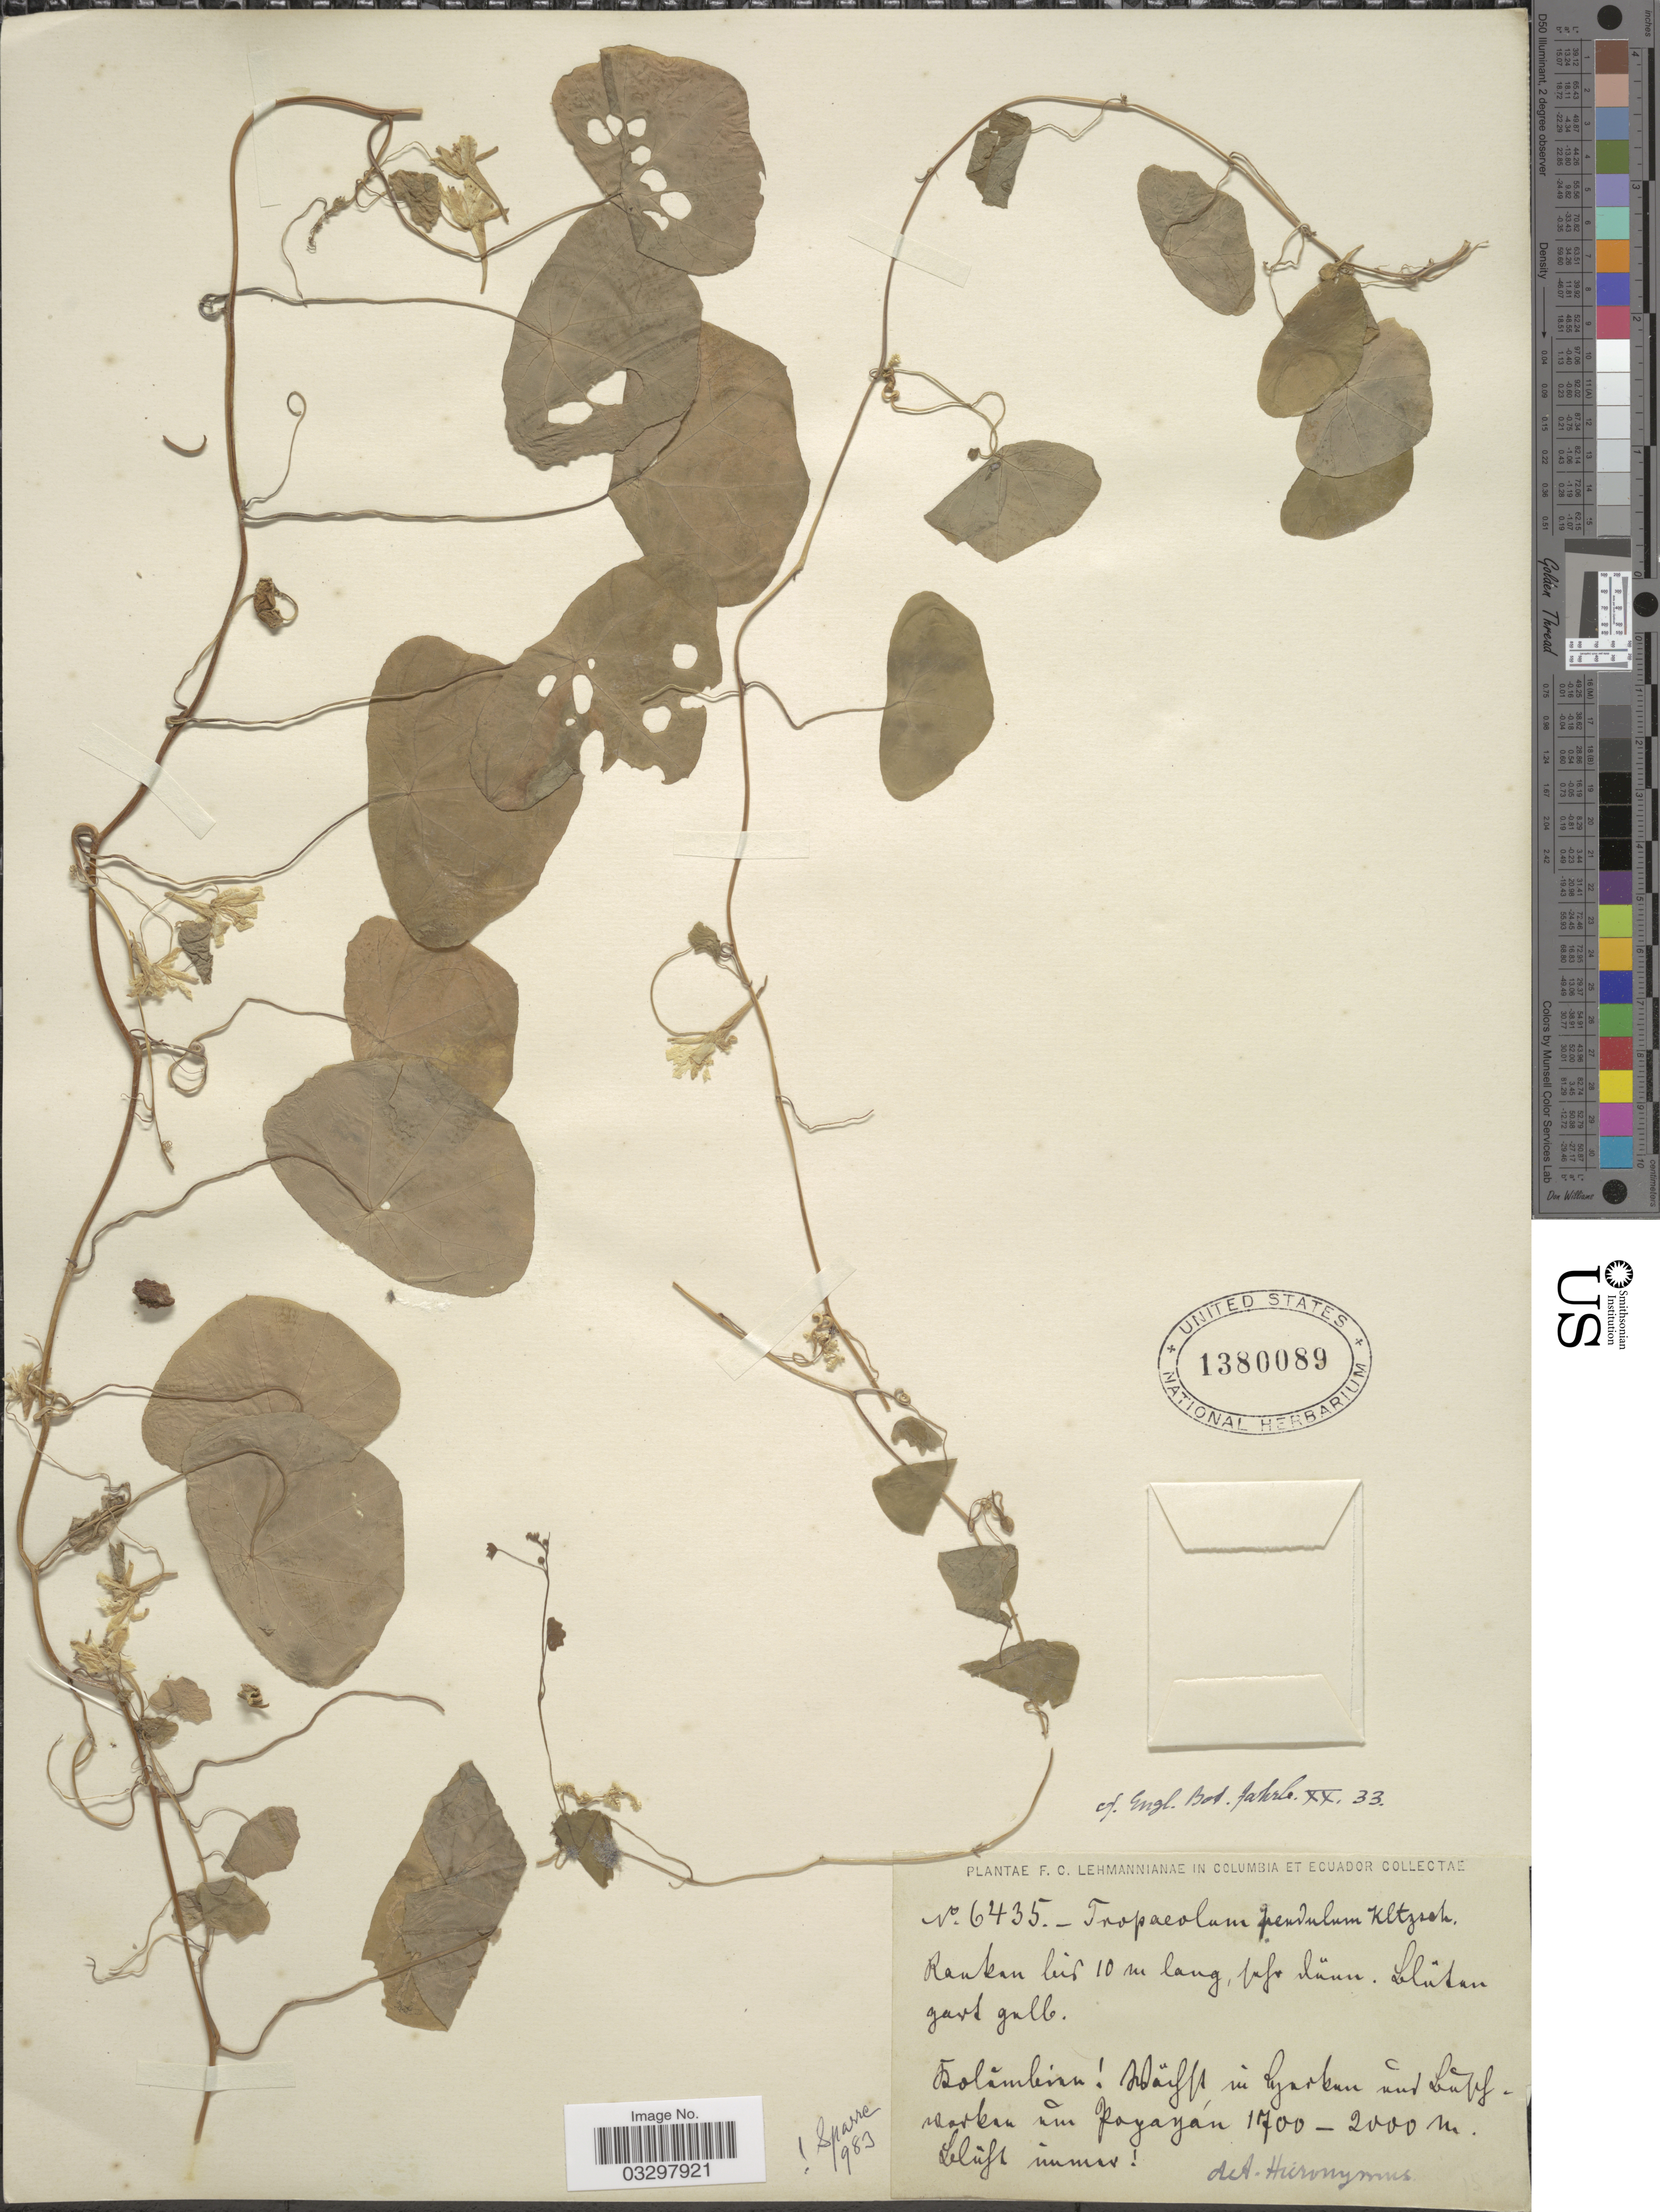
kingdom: Plantae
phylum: Tracheophyta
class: Magnoliopsida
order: Brassicales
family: Tropaeolaceae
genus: Tropaeolum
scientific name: Tropaeolum pendulum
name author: Klotzsch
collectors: F. C. Lehmann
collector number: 6435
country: Colombia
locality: Harfts in Garden und bluff marken im Popayán.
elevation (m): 1700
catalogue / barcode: US 1380089